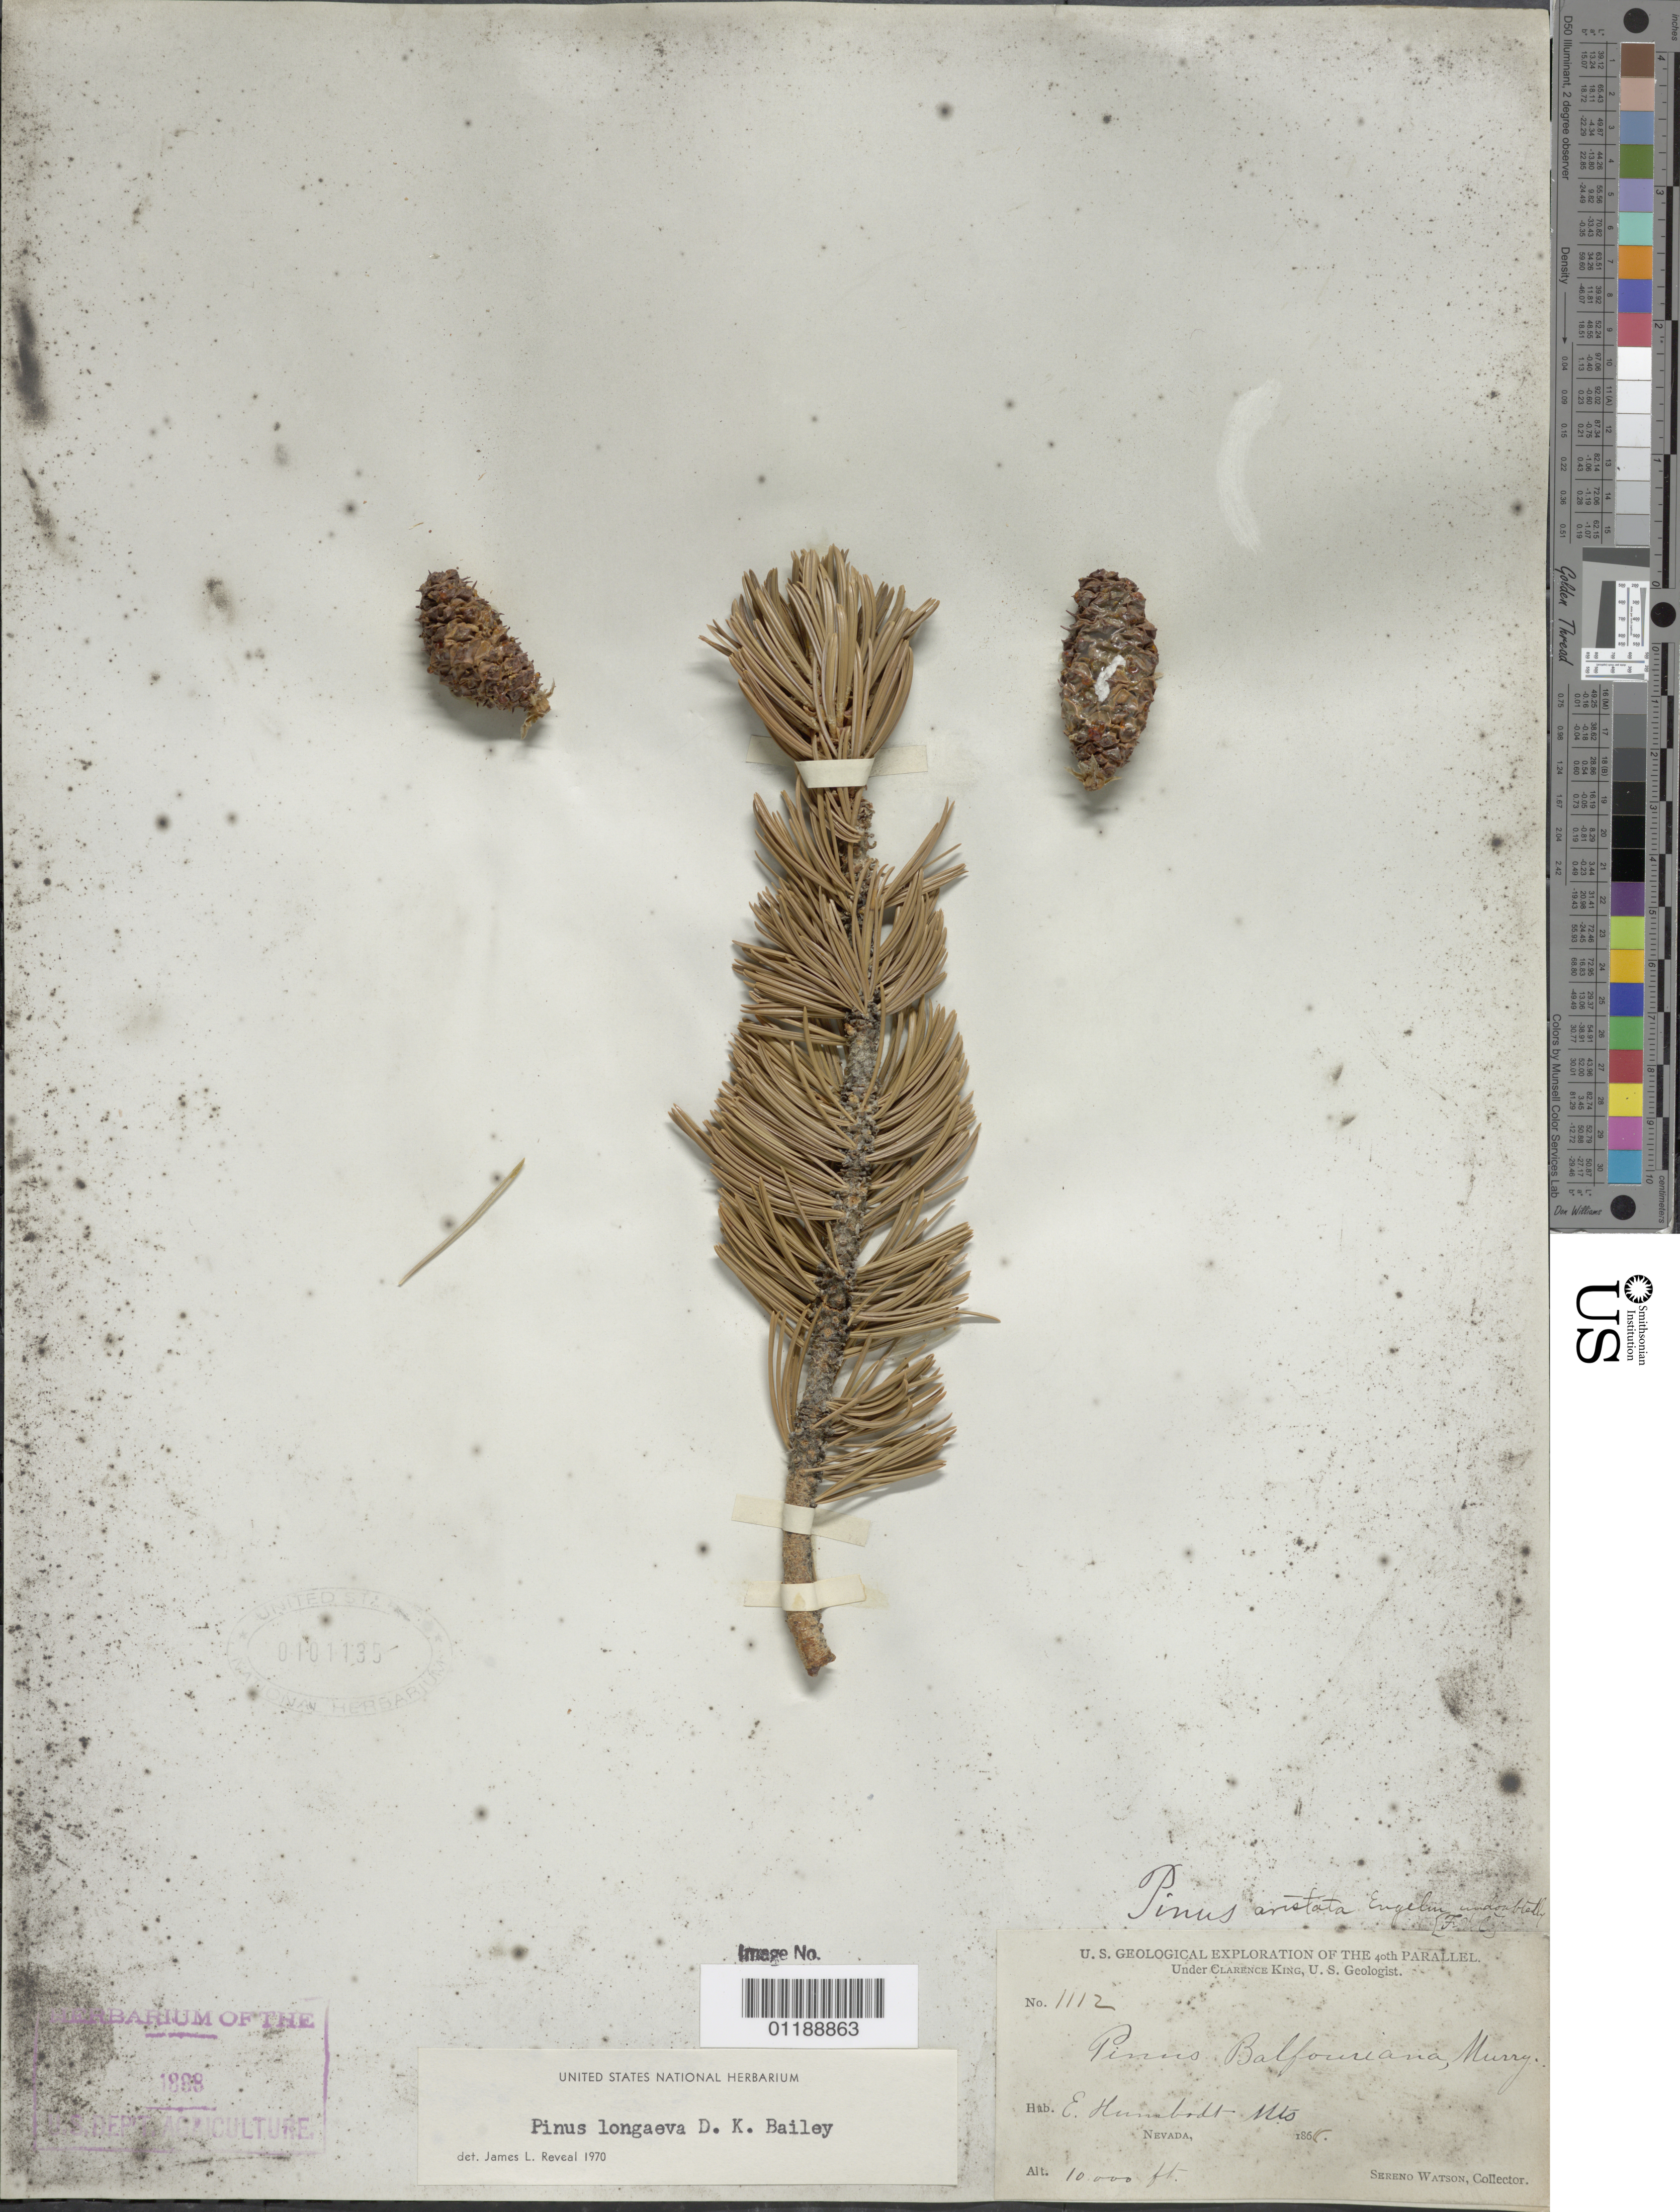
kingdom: Plantae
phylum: Tracheophyta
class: Pinopsida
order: Pinales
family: Pinaceae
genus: Pinus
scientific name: Pinus longaeva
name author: D.K. Bailey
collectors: S. Watson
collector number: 1112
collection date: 1868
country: United States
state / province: Nevada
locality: E. Humboldt Mts.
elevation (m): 3048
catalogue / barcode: US 101135